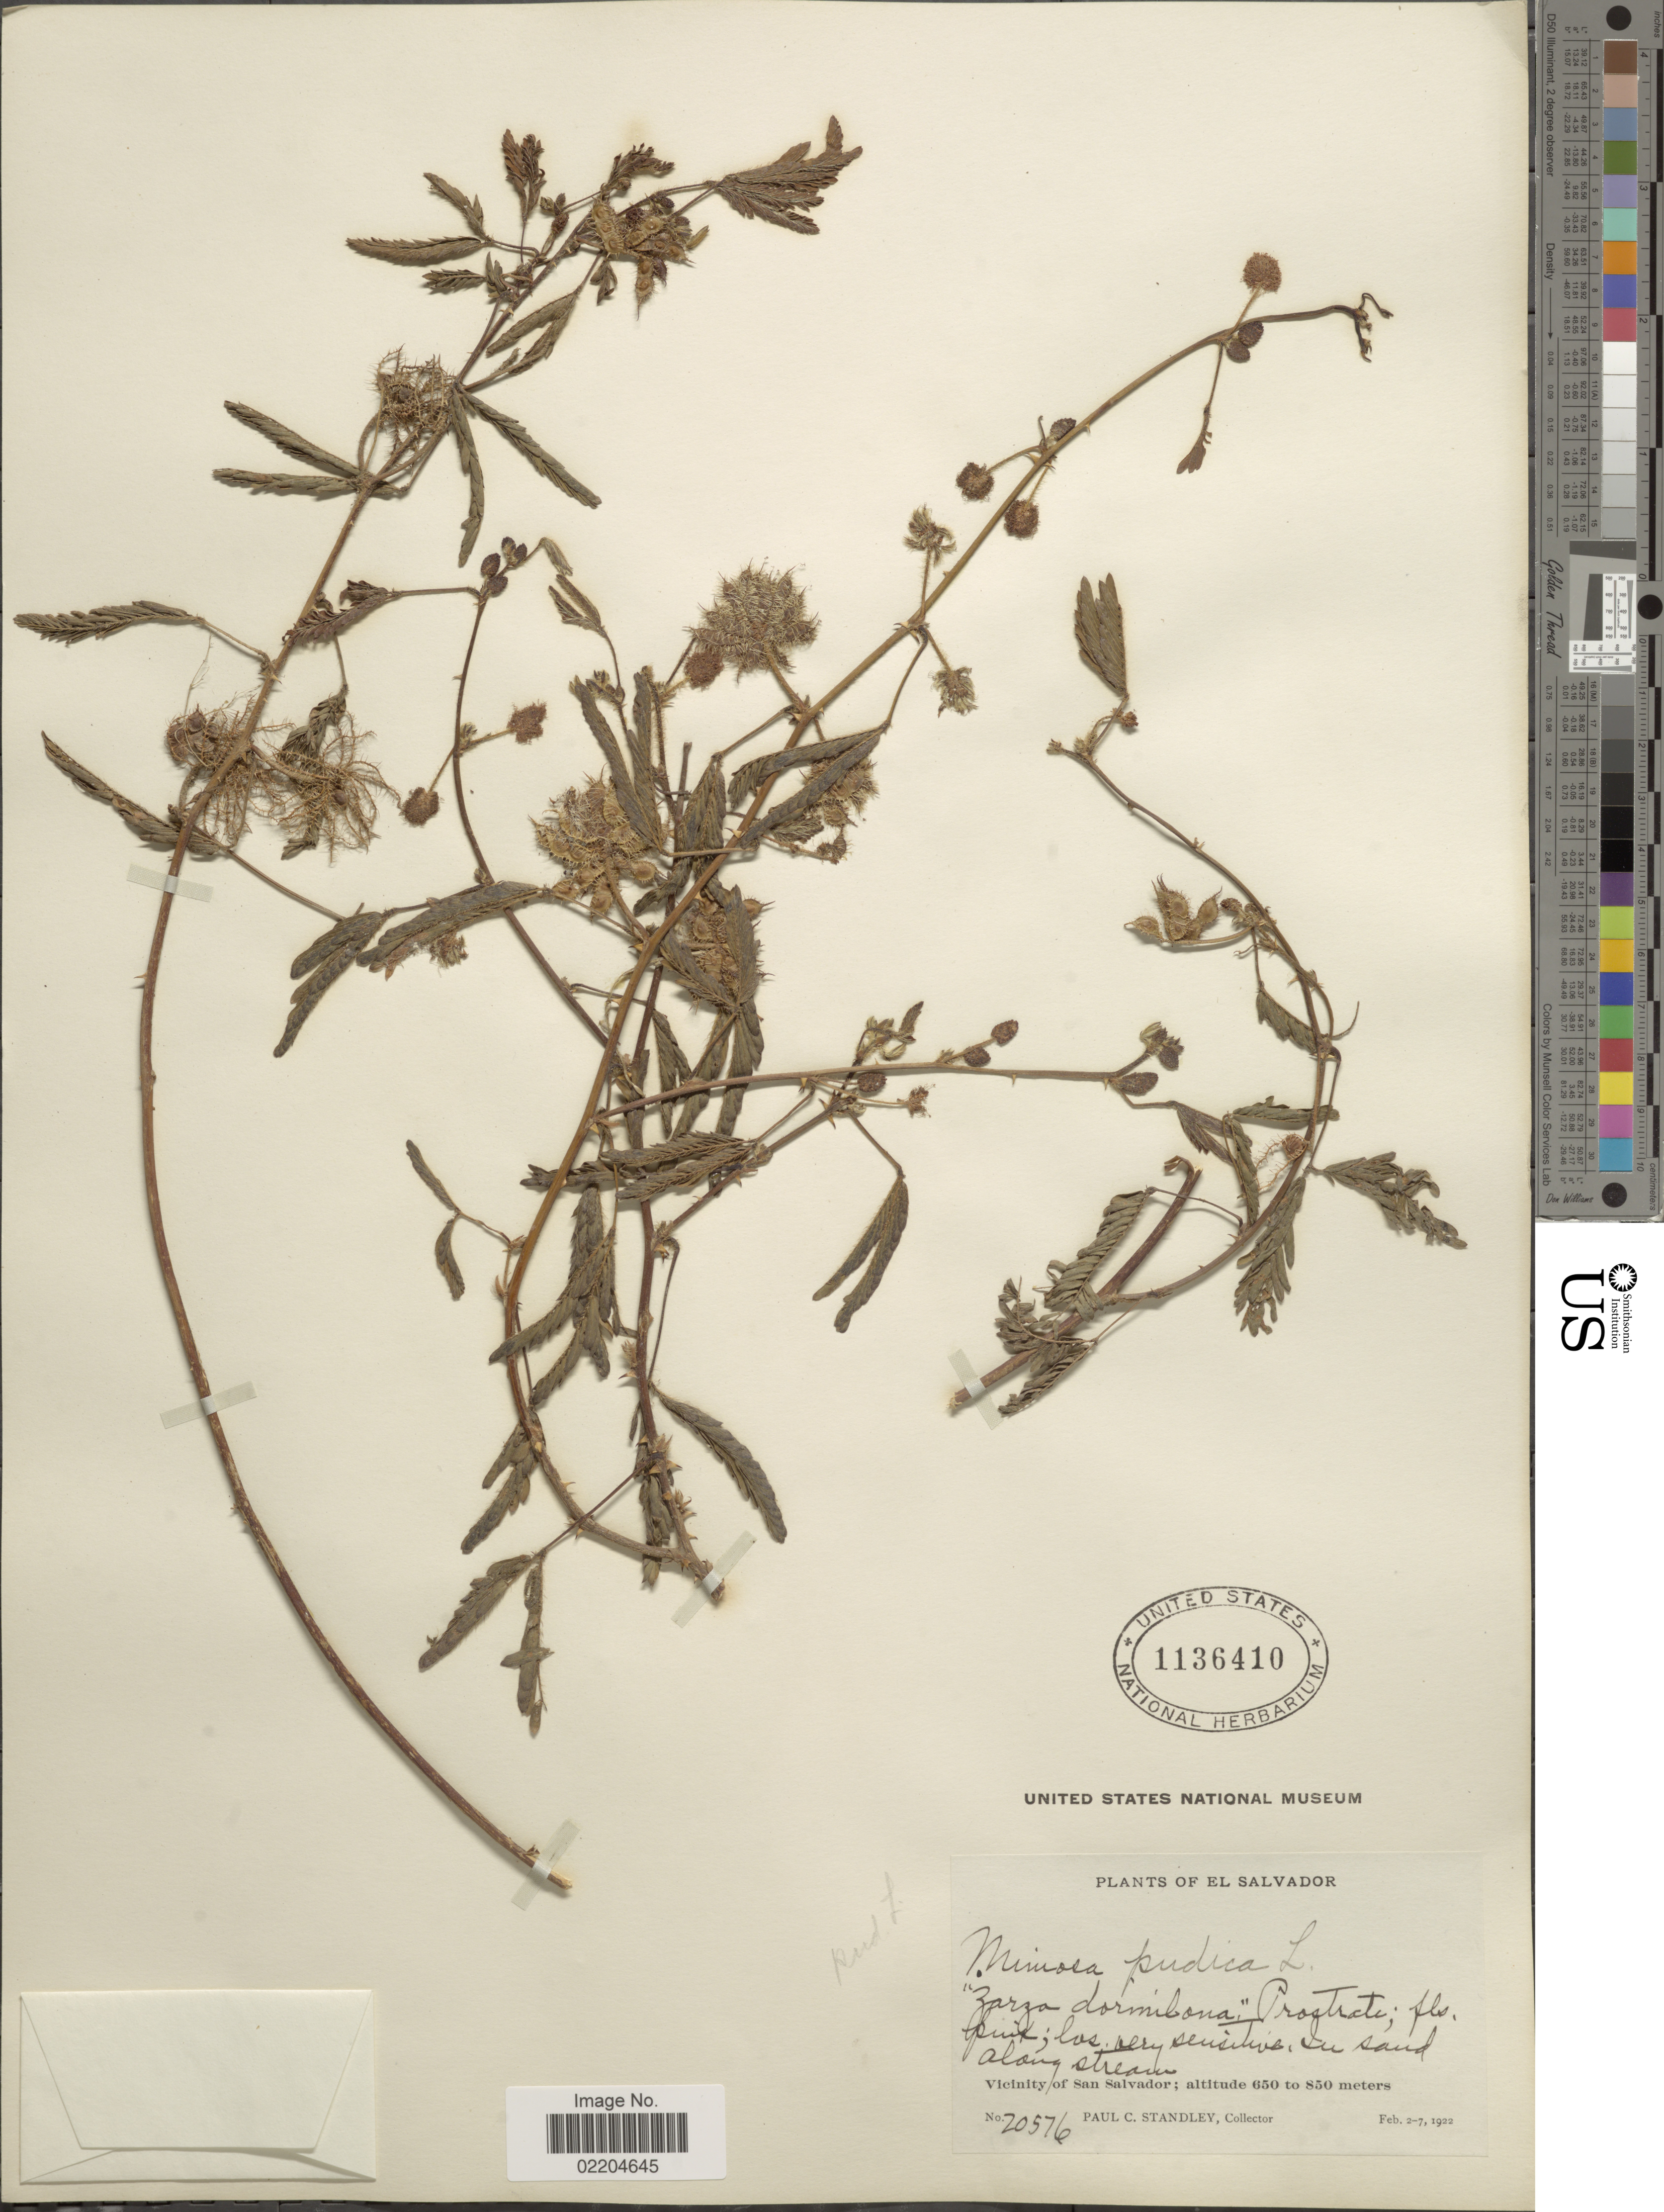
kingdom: Plantae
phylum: Tracheophyta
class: Magnoliopsida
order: Fabales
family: Fabaceae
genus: Mimosa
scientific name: Mimosa pudica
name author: L.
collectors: P. C. Standley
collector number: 20576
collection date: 1922-02-02/1922-02-07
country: El Salvador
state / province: San Salvador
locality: In sand along stream, Vicinity of San Salvador.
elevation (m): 650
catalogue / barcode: US 1136410